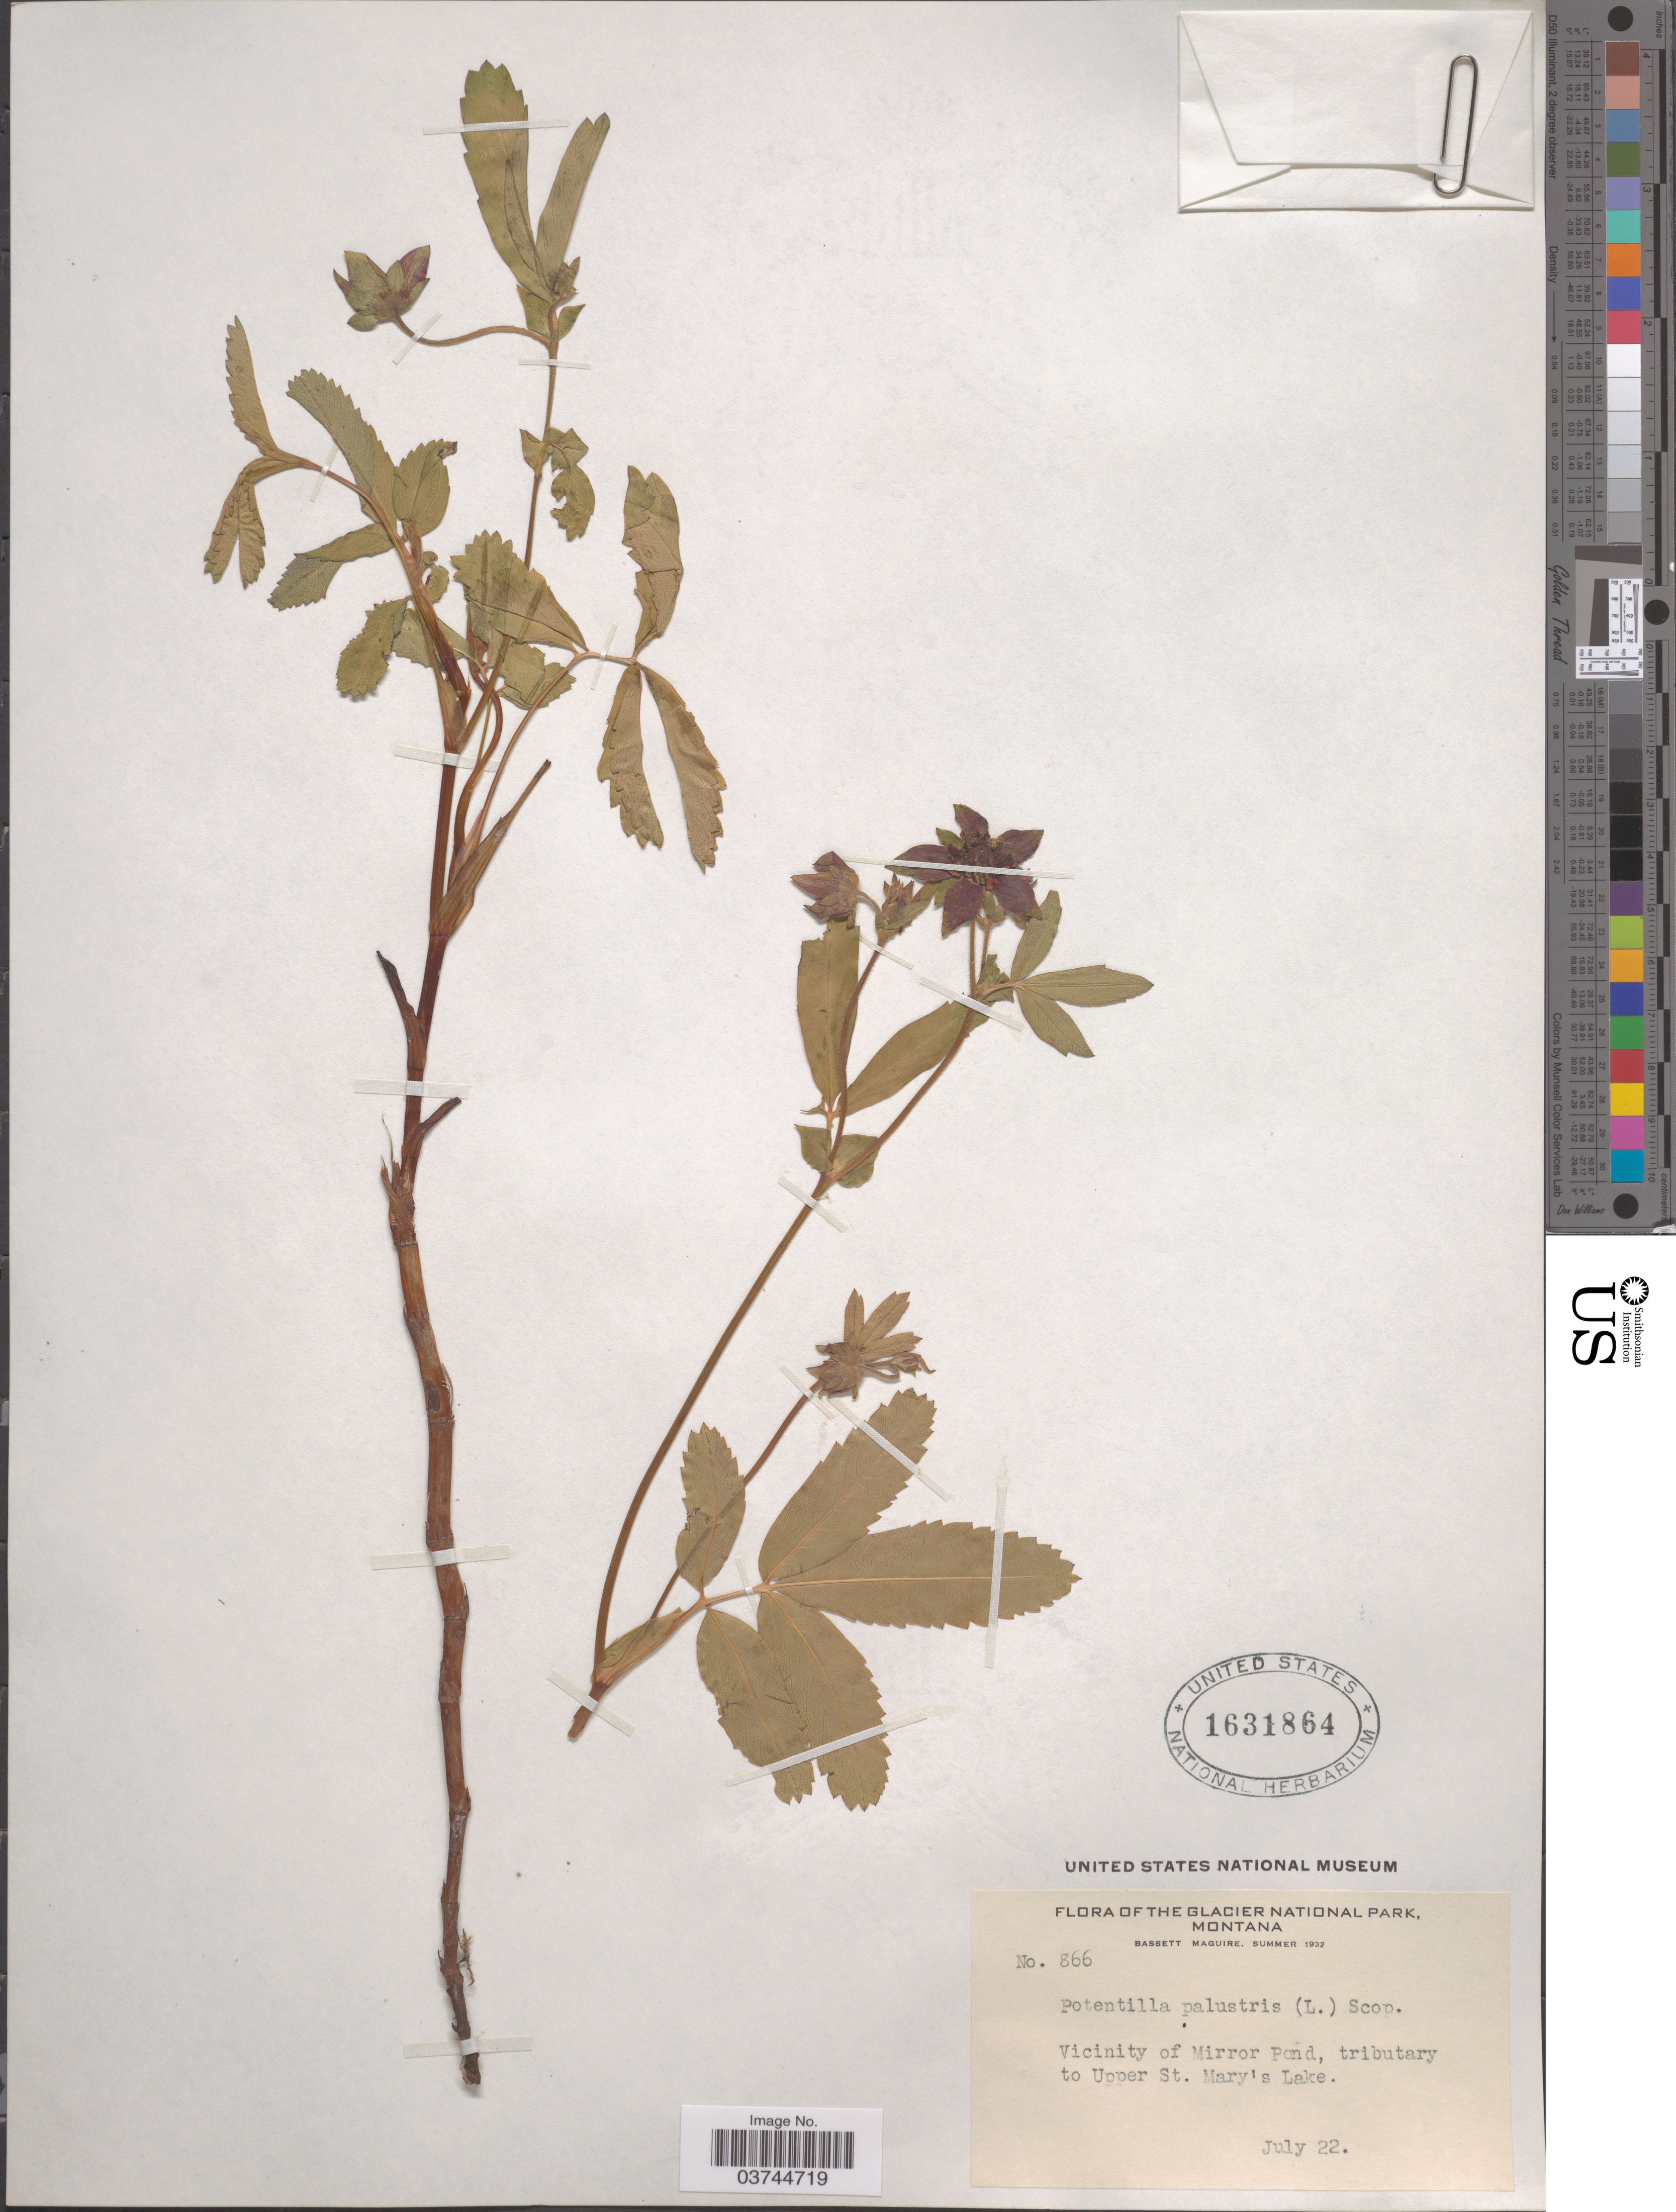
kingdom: Plantae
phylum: Tracheophyta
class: Magnoliopsida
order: Rosales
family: Rosaceae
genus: Comarum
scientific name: Comarum palustre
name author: L.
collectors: B. Maguire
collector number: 866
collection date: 1932-07-22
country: United States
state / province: Montana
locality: Glacier National Park. Vicinity of Mirron Pond, tributary to Upper St. Mary's Lake.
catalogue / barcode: US 1631864